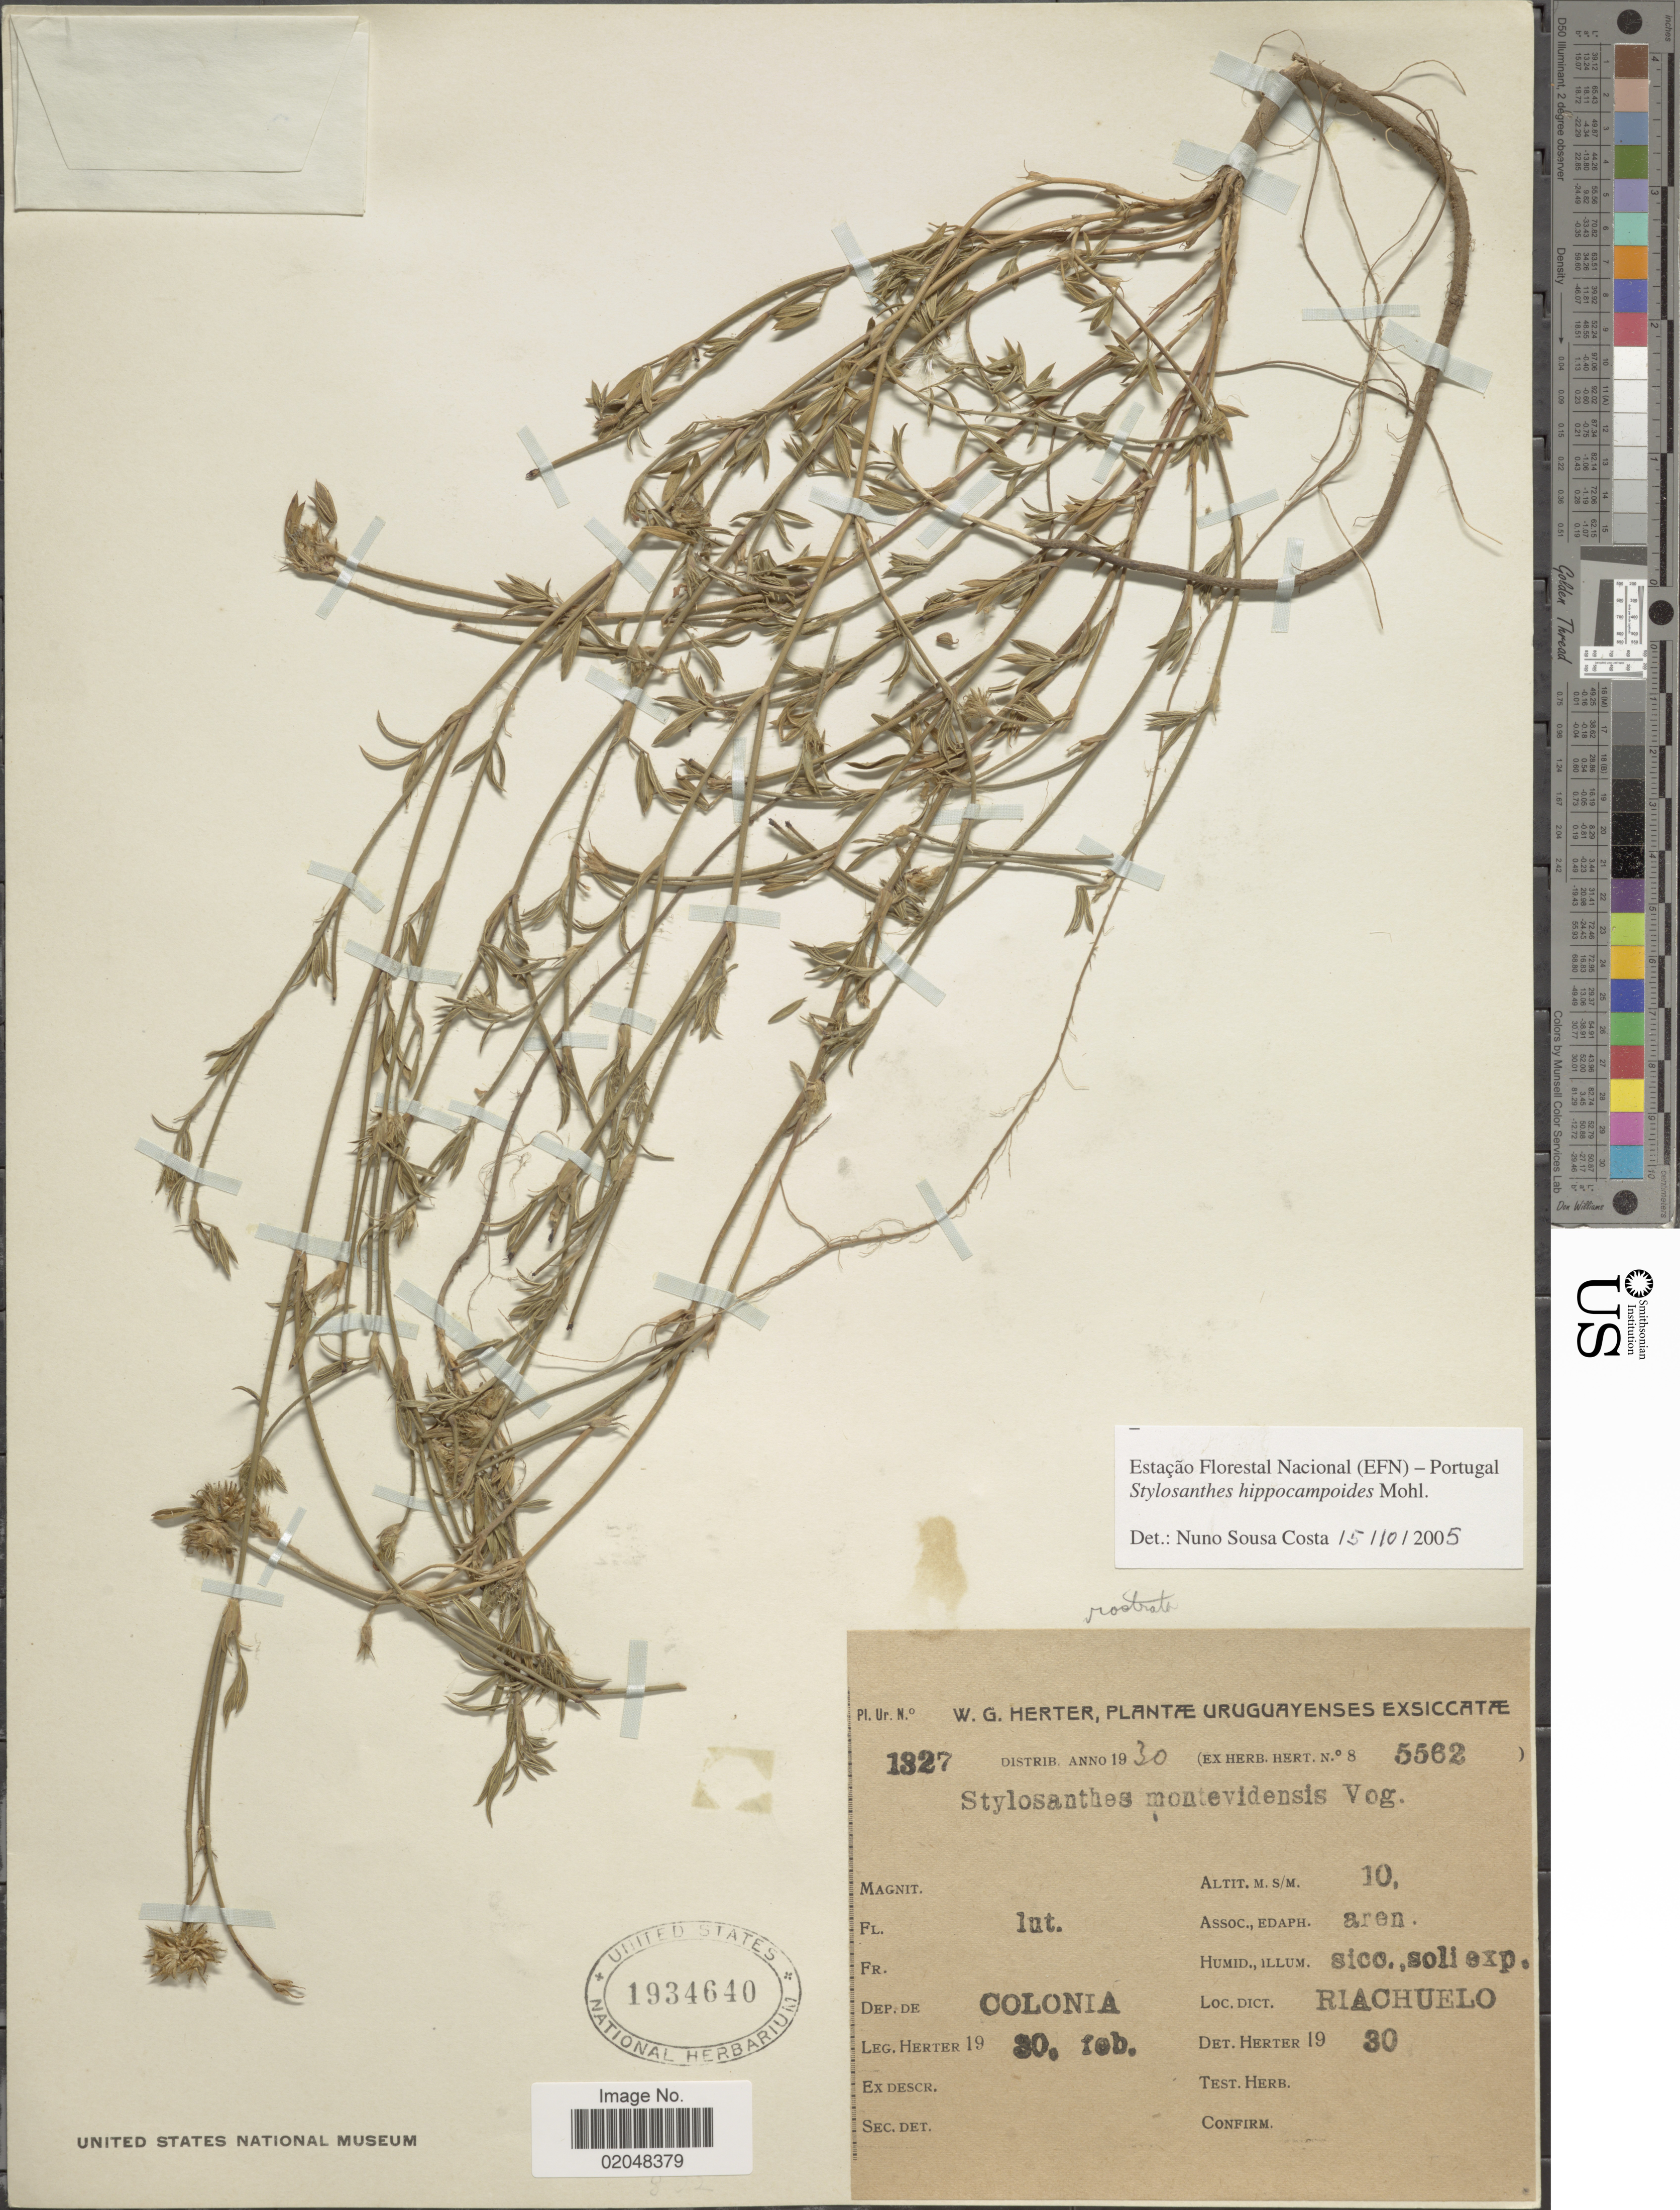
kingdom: Plantae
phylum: Tracheophyta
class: Magnoliopsida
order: Fabales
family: Fabaceae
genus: Stylosanthes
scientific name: Stylosanthes hippocampoides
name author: Mohlenbr.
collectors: W. G. Herter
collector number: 1827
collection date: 1930-02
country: Uruguay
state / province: Colonia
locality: Riachuelo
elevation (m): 10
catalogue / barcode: US 1934640